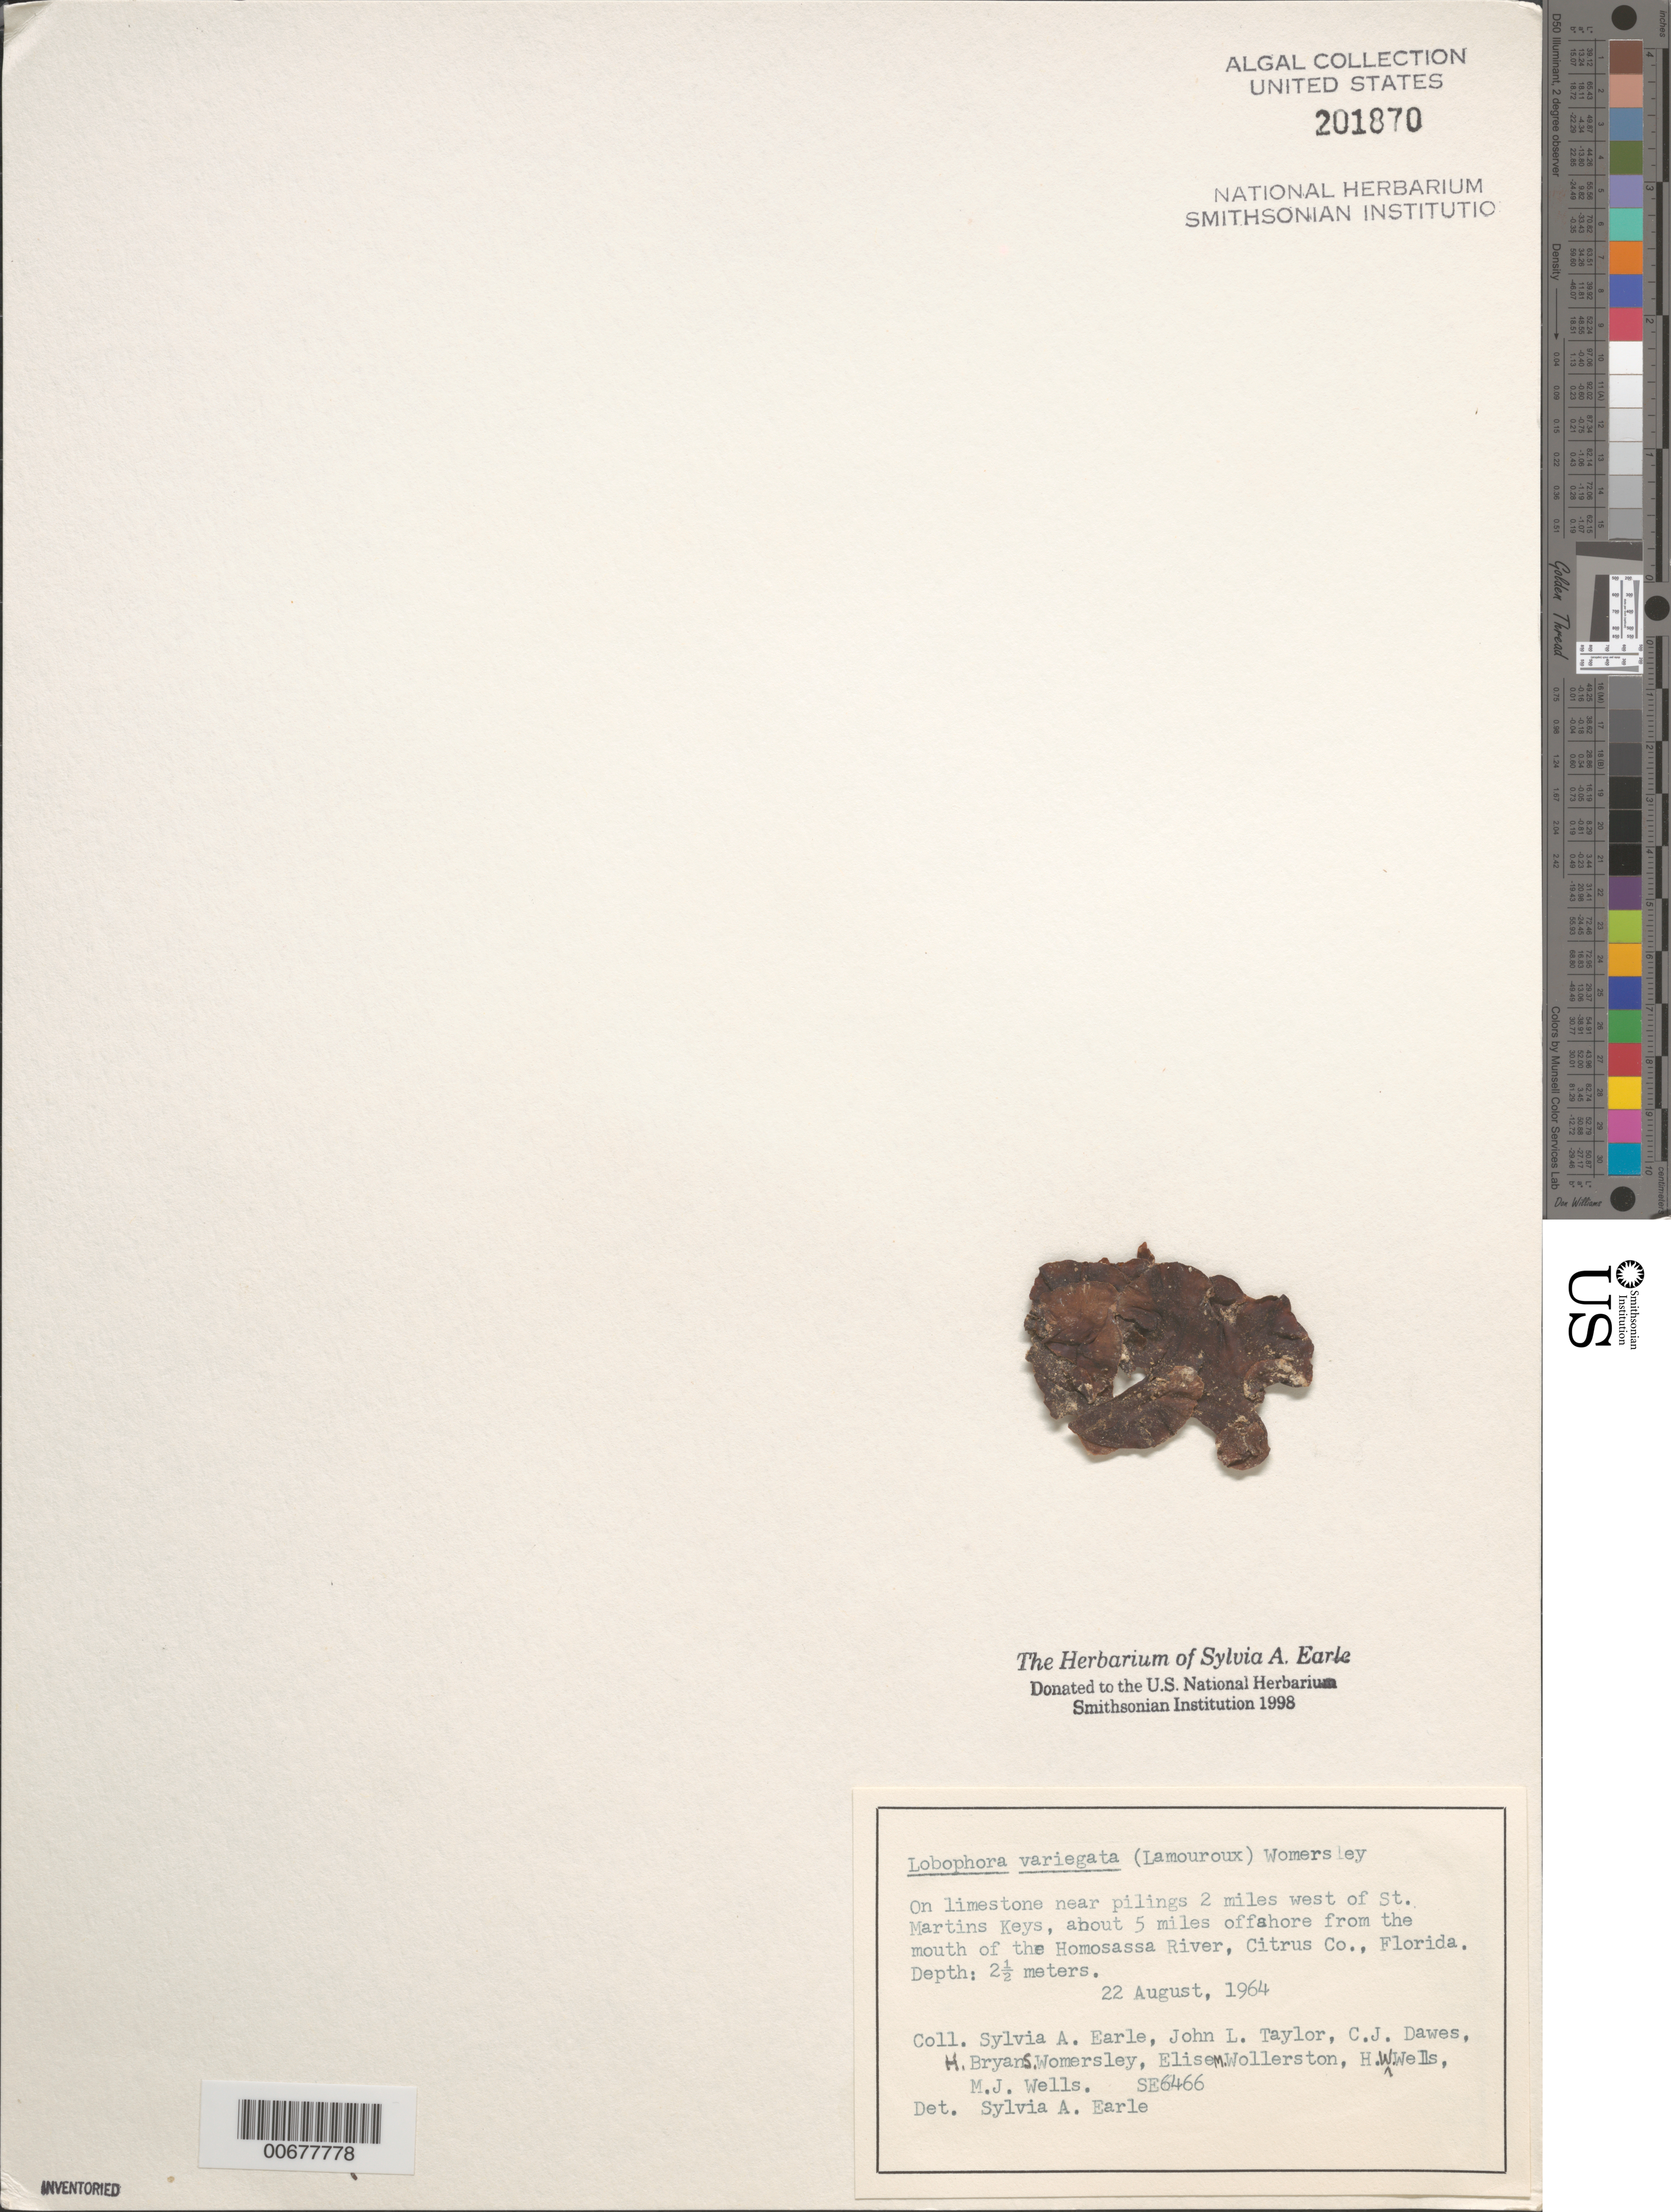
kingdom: Chromista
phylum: Ochrophyta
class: Phaeophyceae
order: Dictyotales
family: Dictyotaceae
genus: Lobophora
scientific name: Lobophora variegata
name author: (J.V.Lamouroux) Womersley & E.C. Oliveira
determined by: Earle, S. A.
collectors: S. A. Earle, J. L. Taylor, C. Dawes, H. B. S. Womersley, E. Wollerston, H. Wells & M. Wells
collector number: SE 6466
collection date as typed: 22 Aug 1964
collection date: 1964-08-22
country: United States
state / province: Florida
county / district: Citrus County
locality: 2 miles west of St. Martins Keys, ca. 5 miles off Homosassa River mouth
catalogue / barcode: US 201870